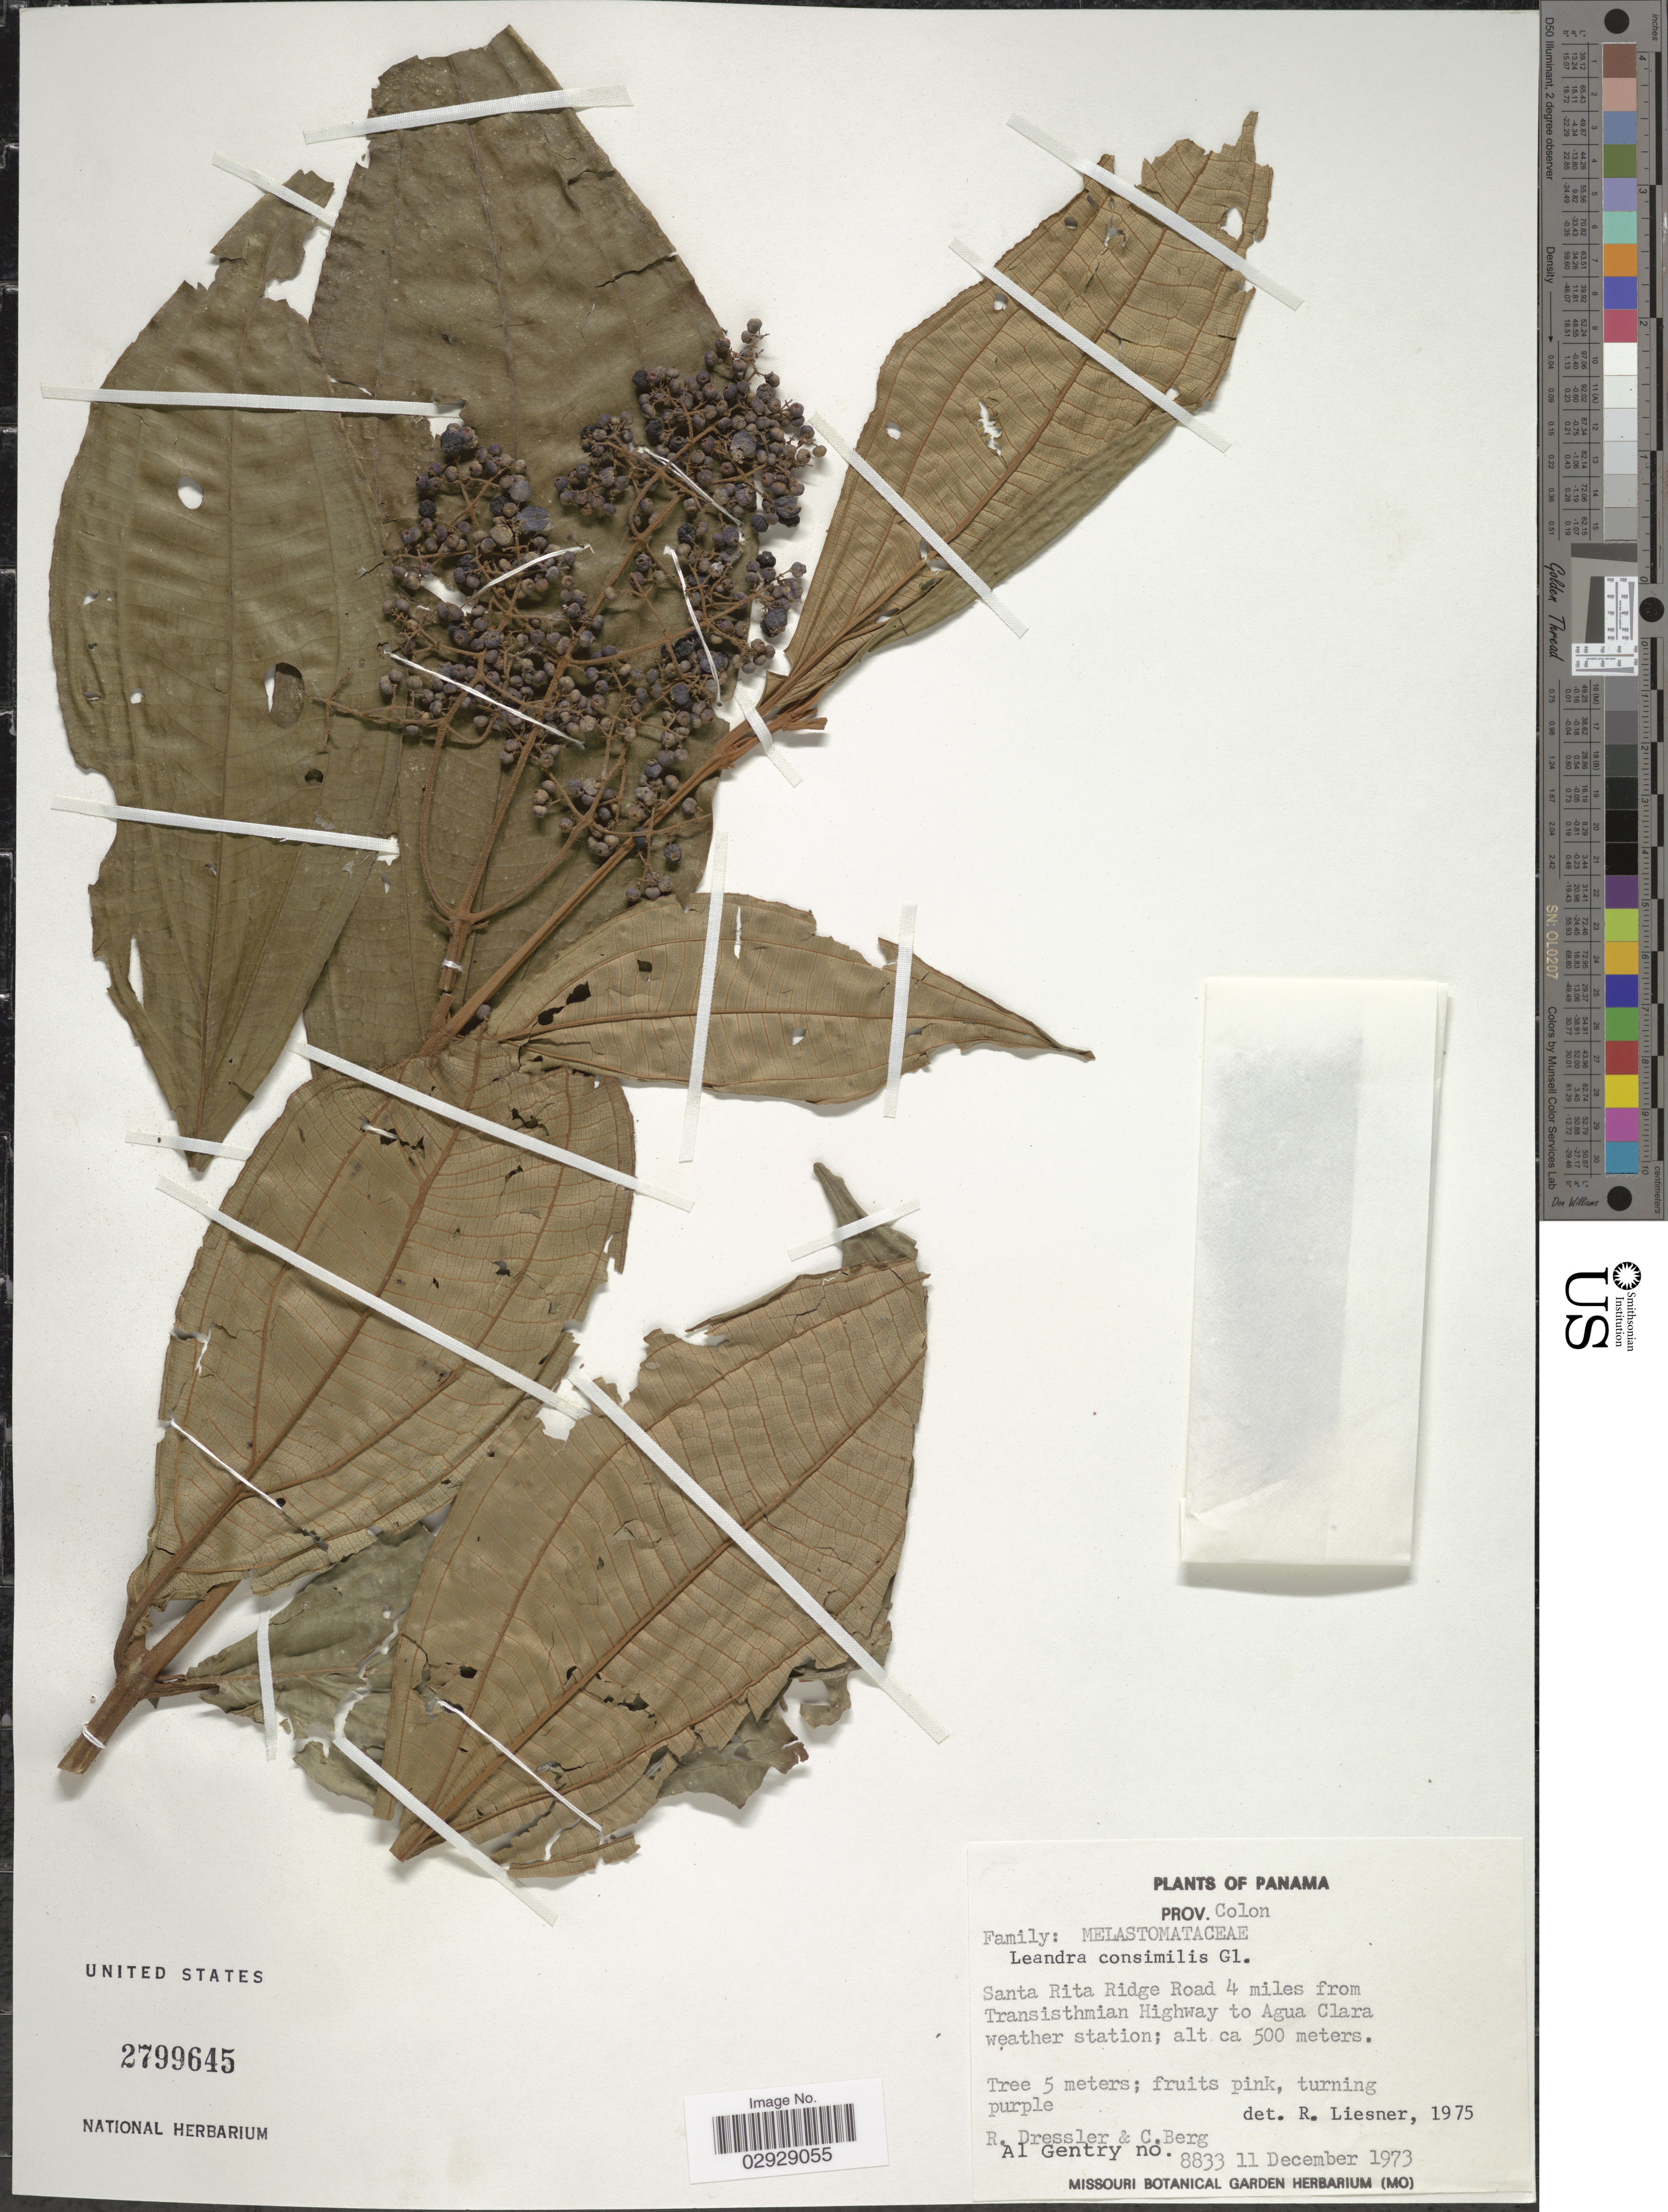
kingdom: Plantae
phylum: Tracheophyta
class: Magnoliopsida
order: Myrtales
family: Melastomataceae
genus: Leandra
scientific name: Leandra consimilis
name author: Gleason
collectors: A. H. Gentry, R. Dressler & C. Berg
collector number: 8833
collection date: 1973-12-11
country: Panama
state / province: Colón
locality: Santa Rita Ridge Road 4 miles from Transisthmian Highway to Agua Clara weather station.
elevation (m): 500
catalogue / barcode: US 2799645